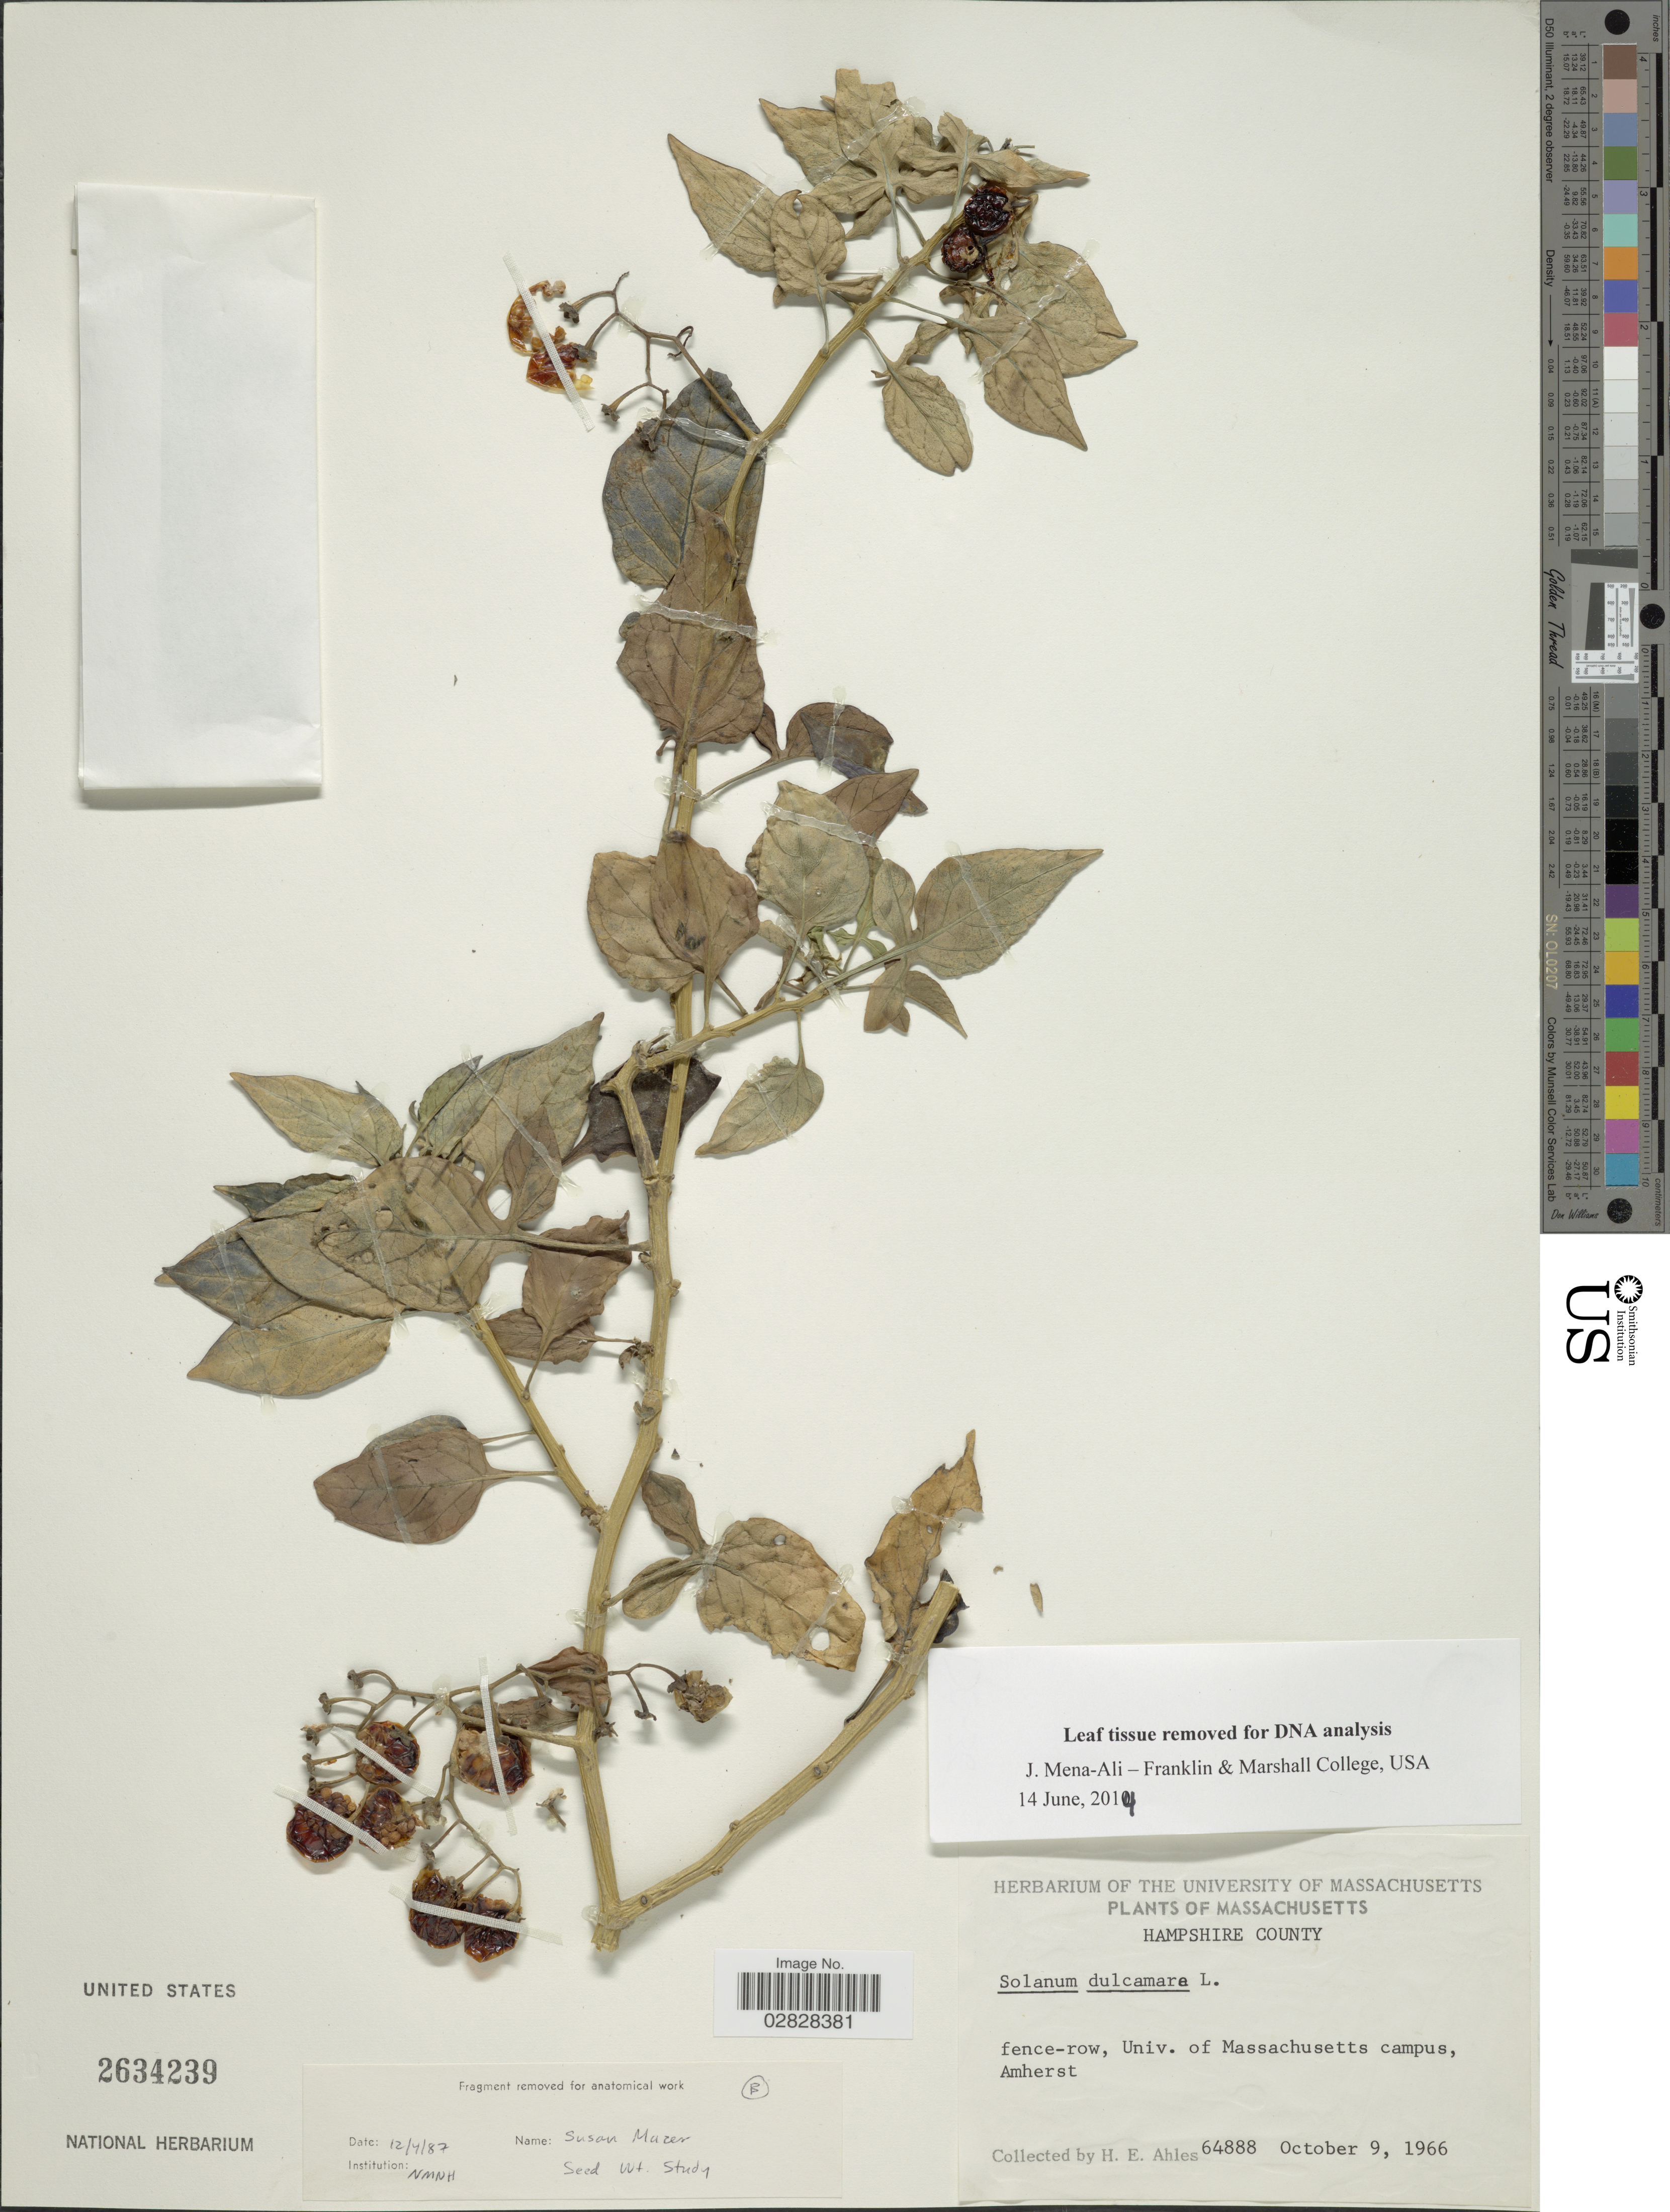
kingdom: Plantae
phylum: Tracheophyta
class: Magnoliopsida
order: Solanales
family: Solanaceae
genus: Solanum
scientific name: Solanum dulcamara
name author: L.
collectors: H. E. Ahles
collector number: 64888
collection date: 1966-10-09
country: United States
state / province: Massachusetts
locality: Hampshire County, fence-row, Univ. of Massachusetts campus, Amherst.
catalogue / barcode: US 2634239